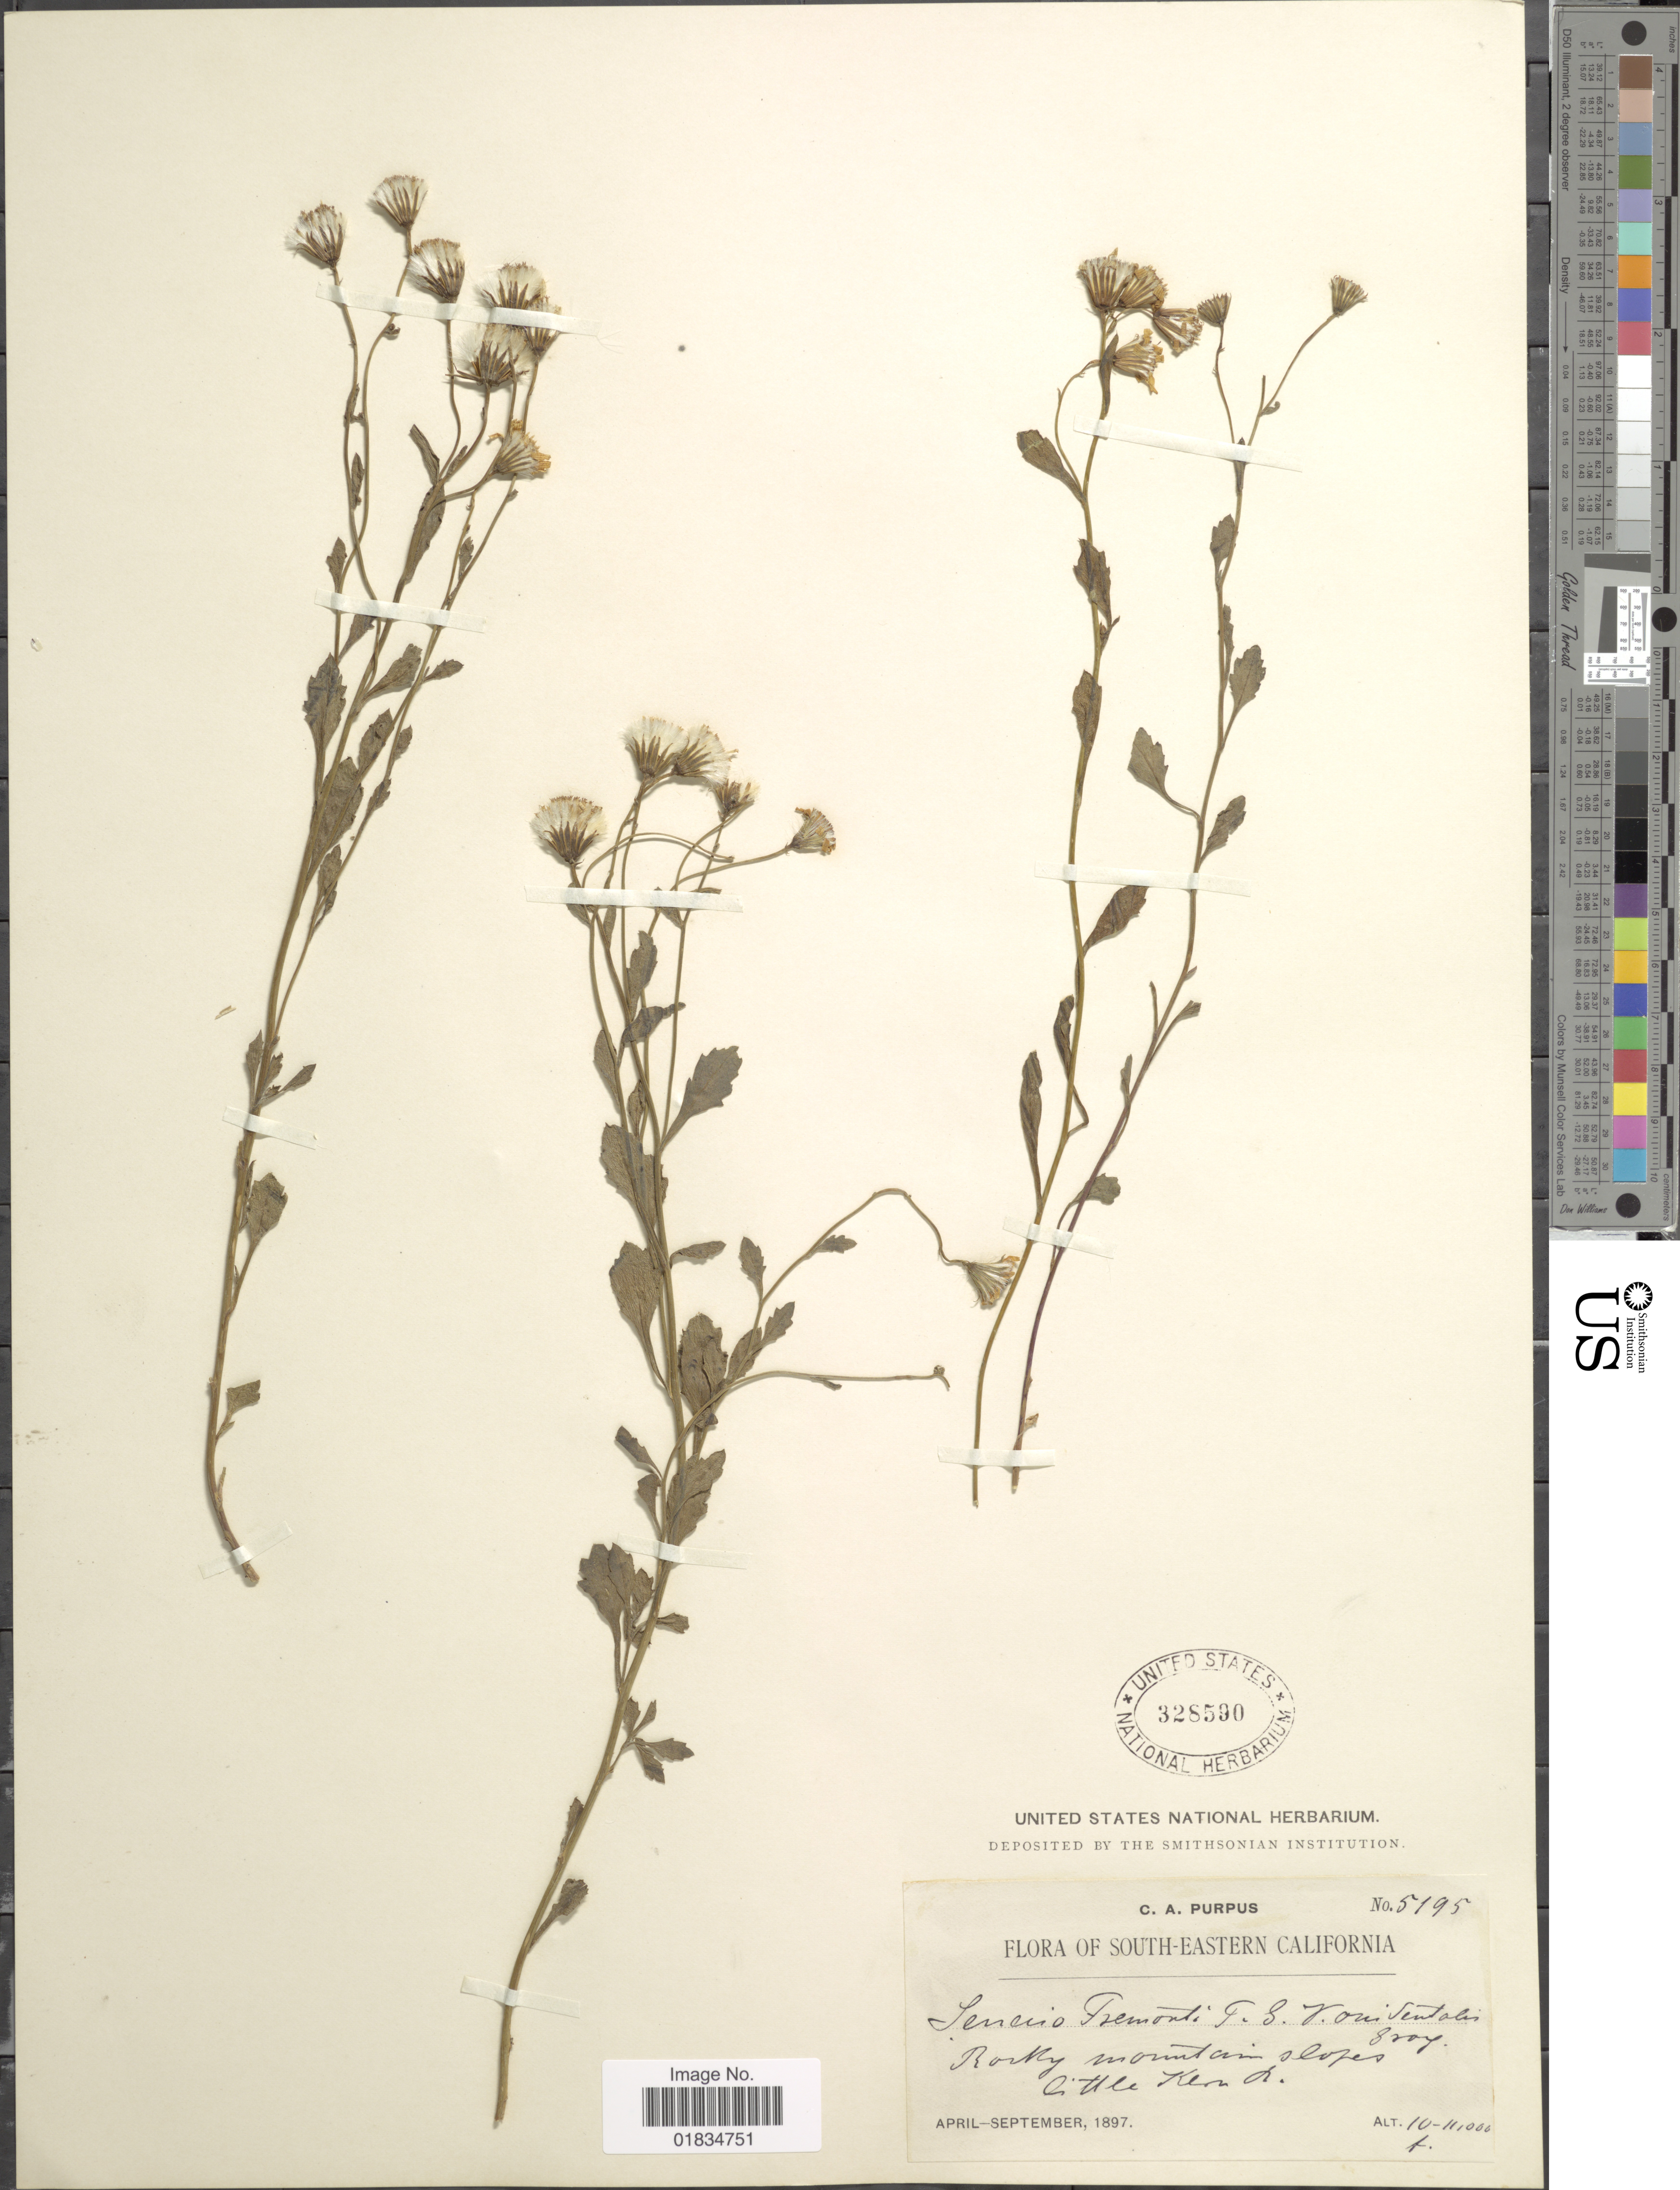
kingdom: Plantae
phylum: Tracheophyta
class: Magnoliopsida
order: Asterales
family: Asteraceae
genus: Senecio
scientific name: Senecio fremontii subsp. occidentalis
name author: (A. Gray) G. W. Douglas & Ruyle-Dougl.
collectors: C. A. Purpus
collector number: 5195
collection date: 1897-04/1897-09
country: United States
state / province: California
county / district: Kern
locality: South-eastern California. Rocky Mountain slopes Little Kern River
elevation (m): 3048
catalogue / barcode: US 328590